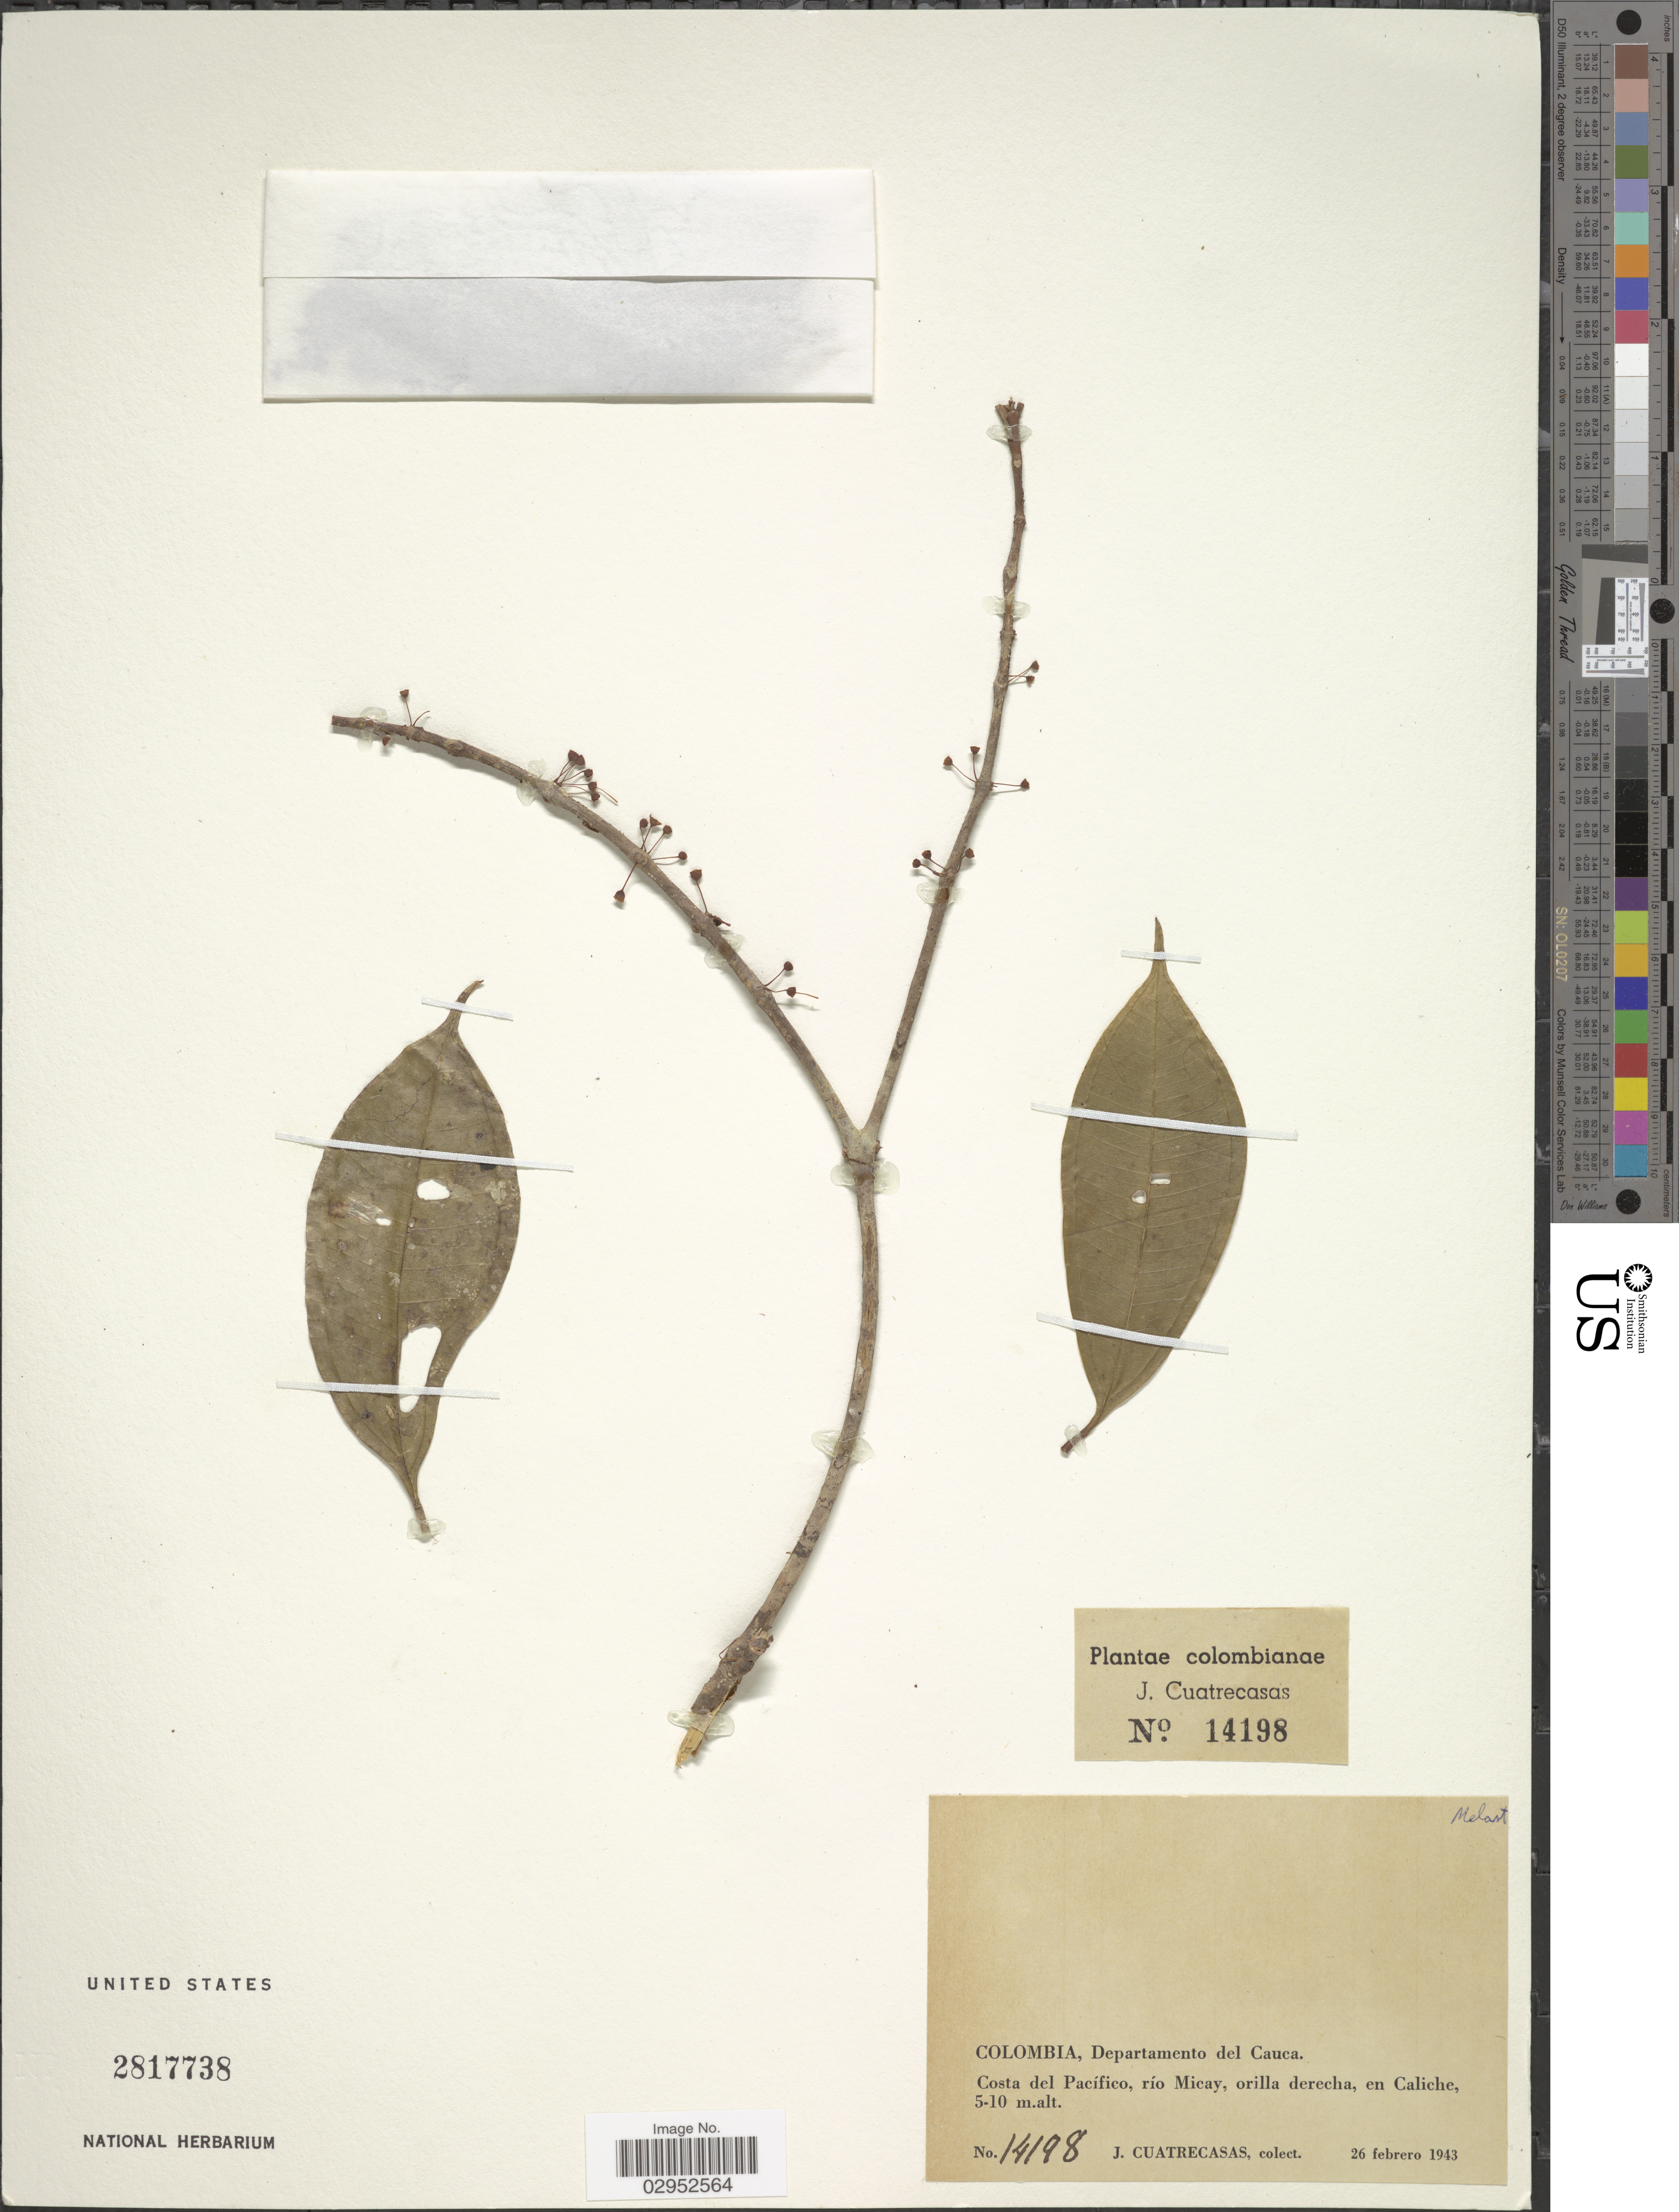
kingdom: Plantae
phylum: Tracheophyta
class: Magnoliopsida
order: Myrtales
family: Melastomataceae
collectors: J. Cuatrecasas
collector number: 14198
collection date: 1943-02-26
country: Colombia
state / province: Cauca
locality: Departamento del Cauca, Costa del Pacífico, rio Micay, orilla derecha, en Caliche.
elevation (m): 5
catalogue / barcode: US 2817738